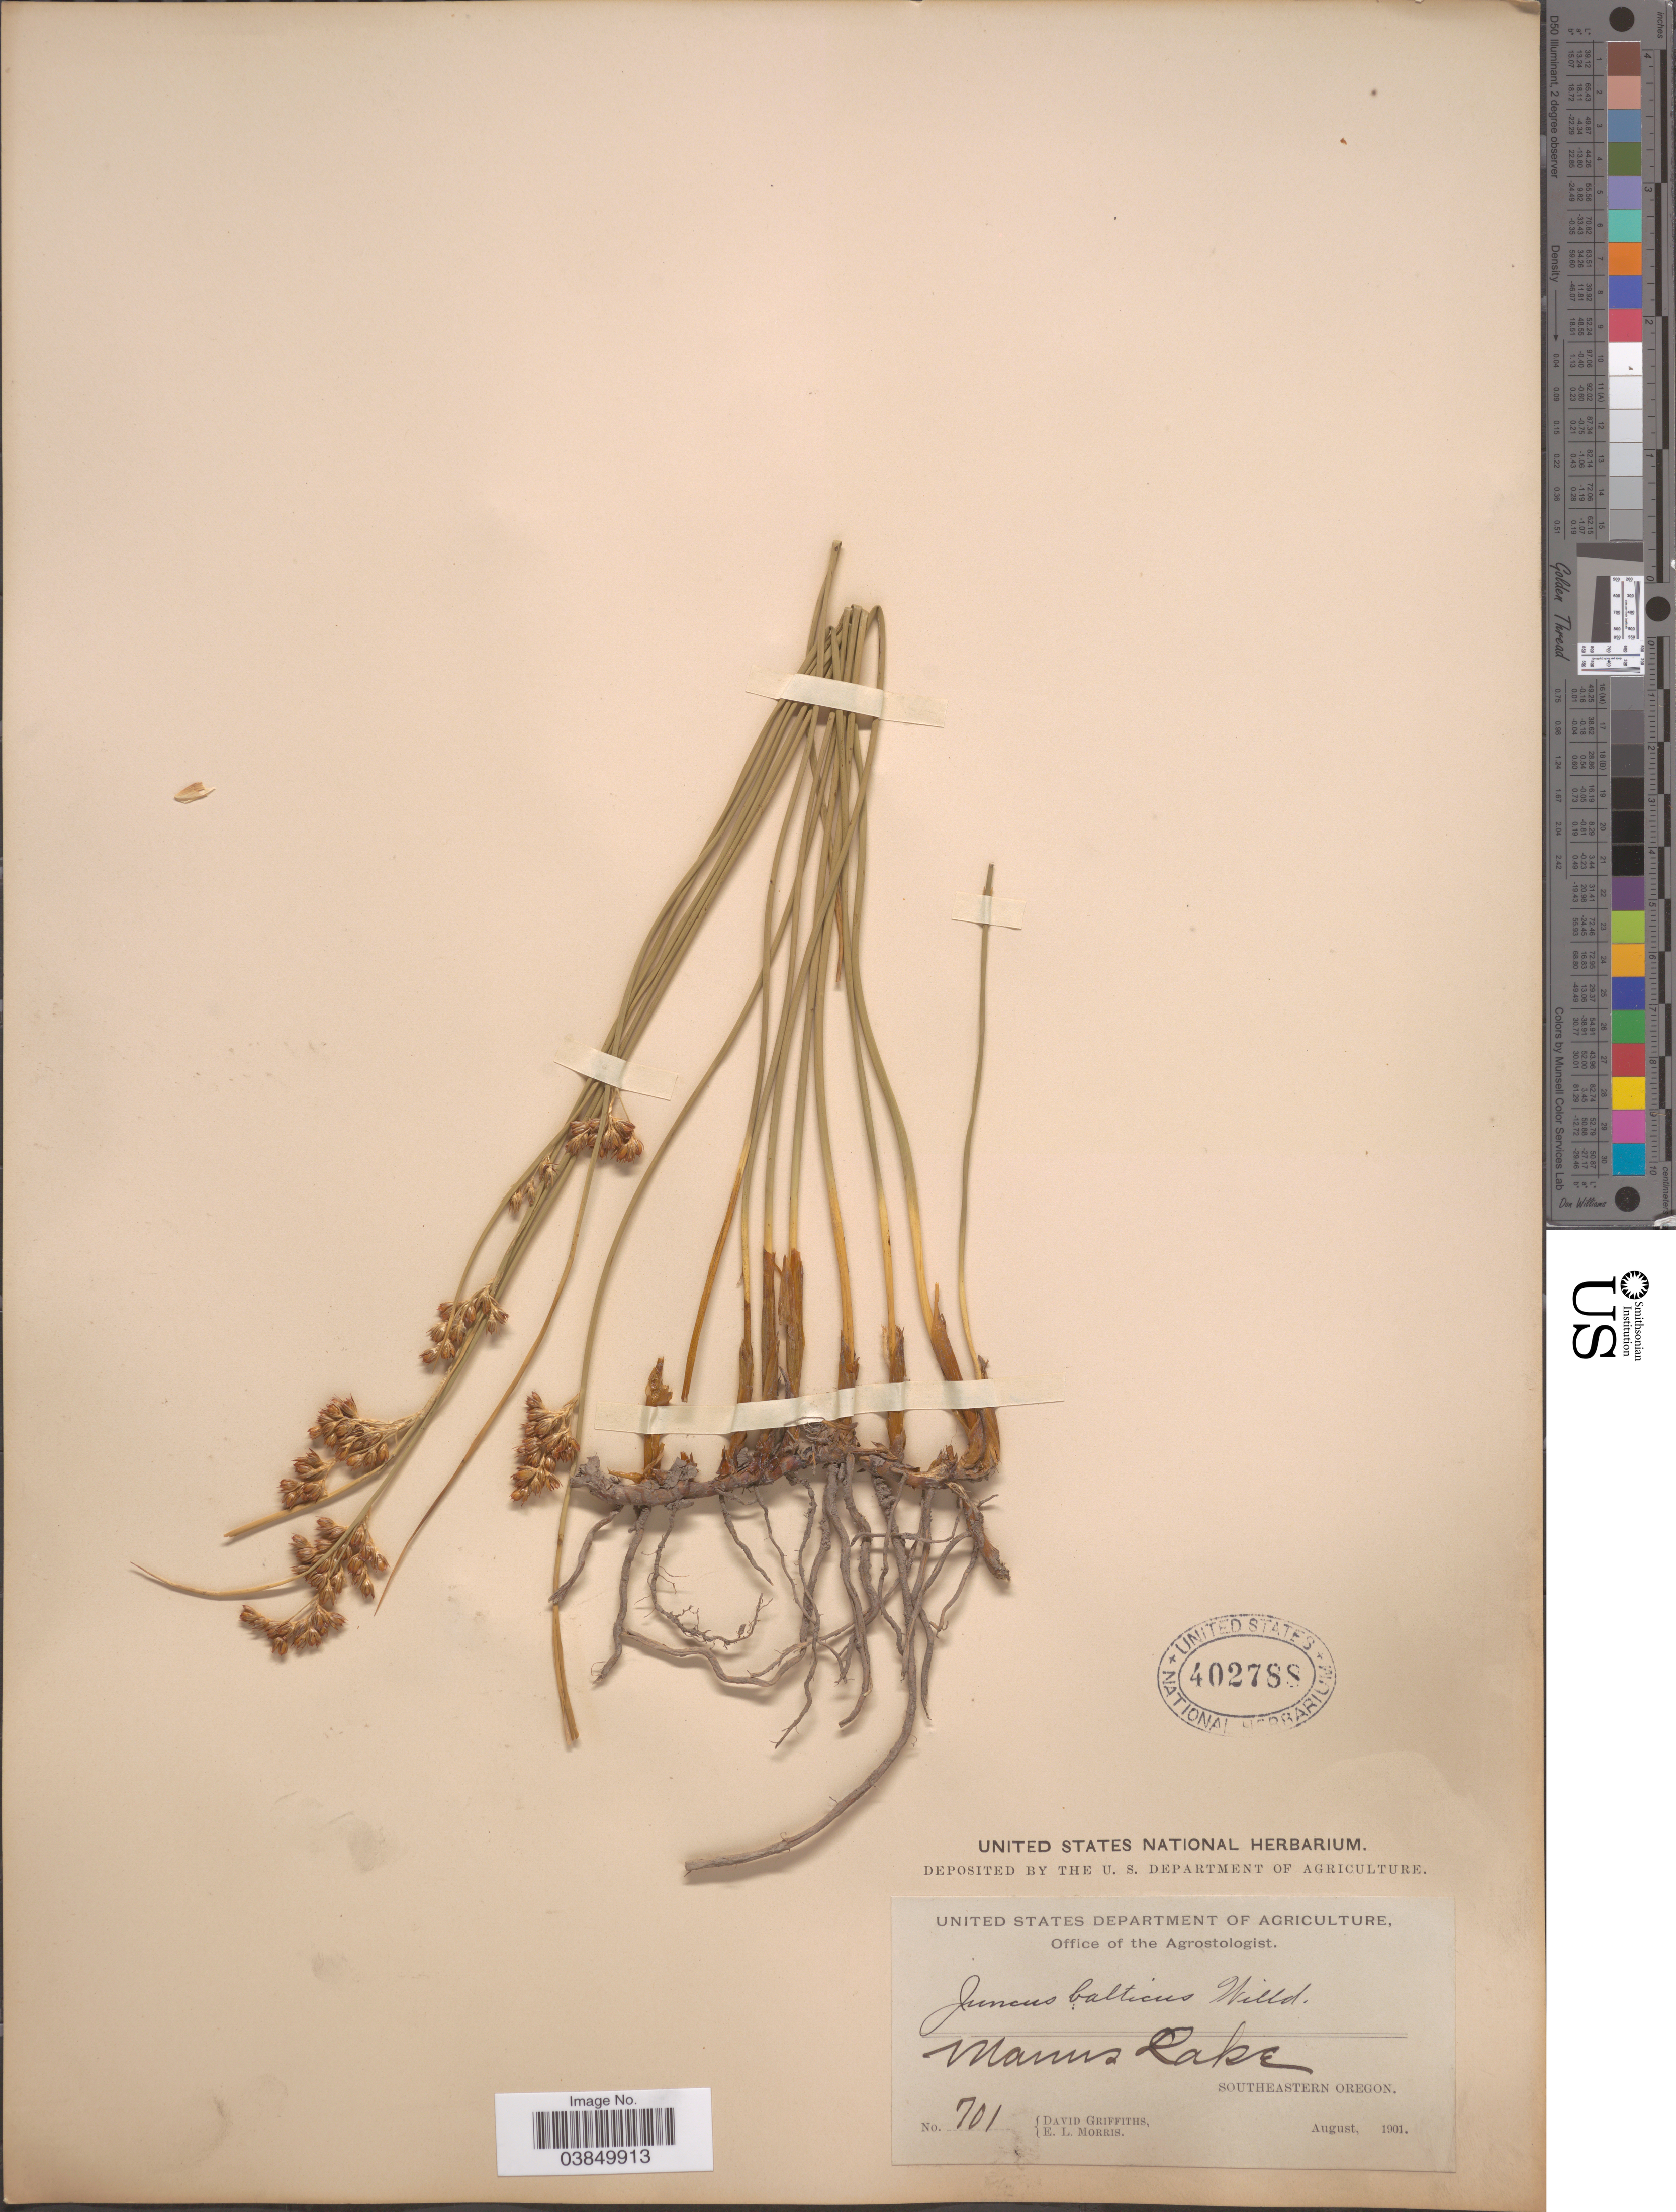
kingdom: Plantae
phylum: Tracheophyta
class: Liliopsida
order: Poales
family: Juncaceae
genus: Juncus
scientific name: Juncus balticus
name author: Willd.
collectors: D. Griffiths & E. Morris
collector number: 701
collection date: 1901-08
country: United States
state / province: Oregon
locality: Manus Lake, Southeastern Oregon.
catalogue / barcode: US 402788